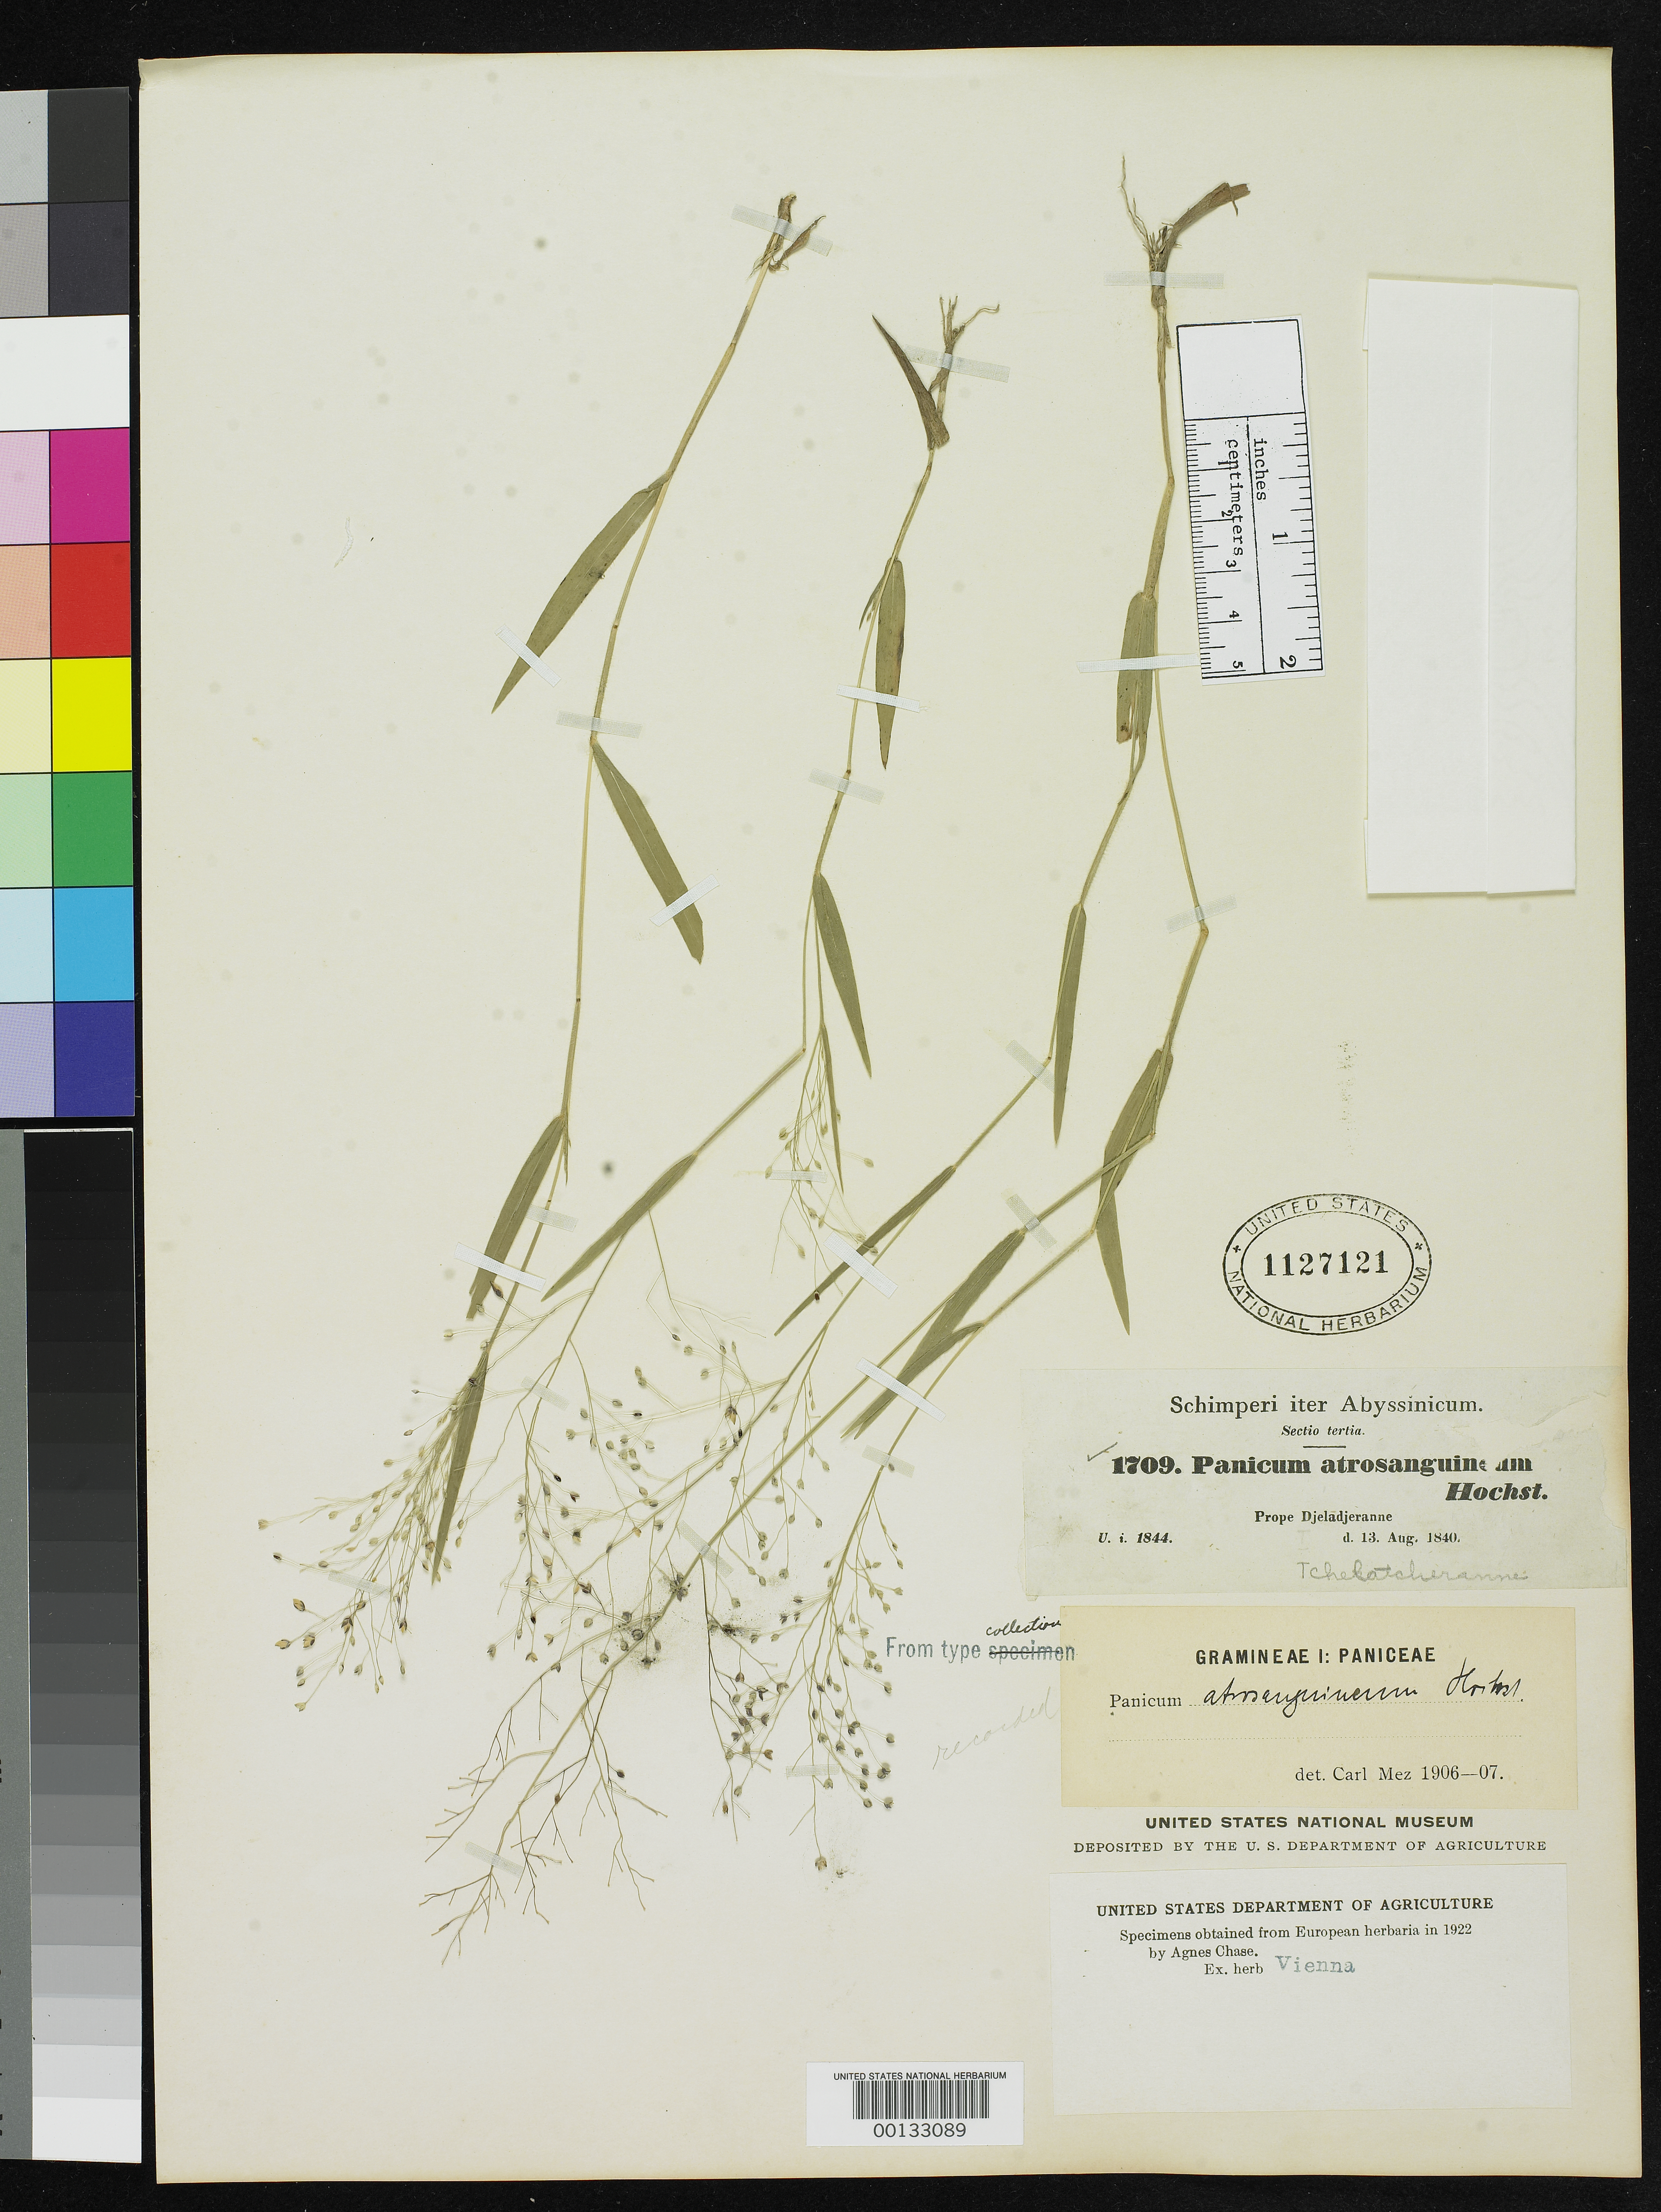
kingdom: Plantae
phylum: Tracheophyta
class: Liliopsida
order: Poales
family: Poaceae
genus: Panicum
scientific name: Panicum atrosanguineum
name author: Hochst. ex A. Rich.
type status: Isotype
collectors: G. W. Schimper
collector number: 1709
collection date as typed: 13 Aug 1840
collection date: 1840-08-13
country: Ethiopia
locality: Near Djeladjeranne.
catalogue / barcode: US 1127121